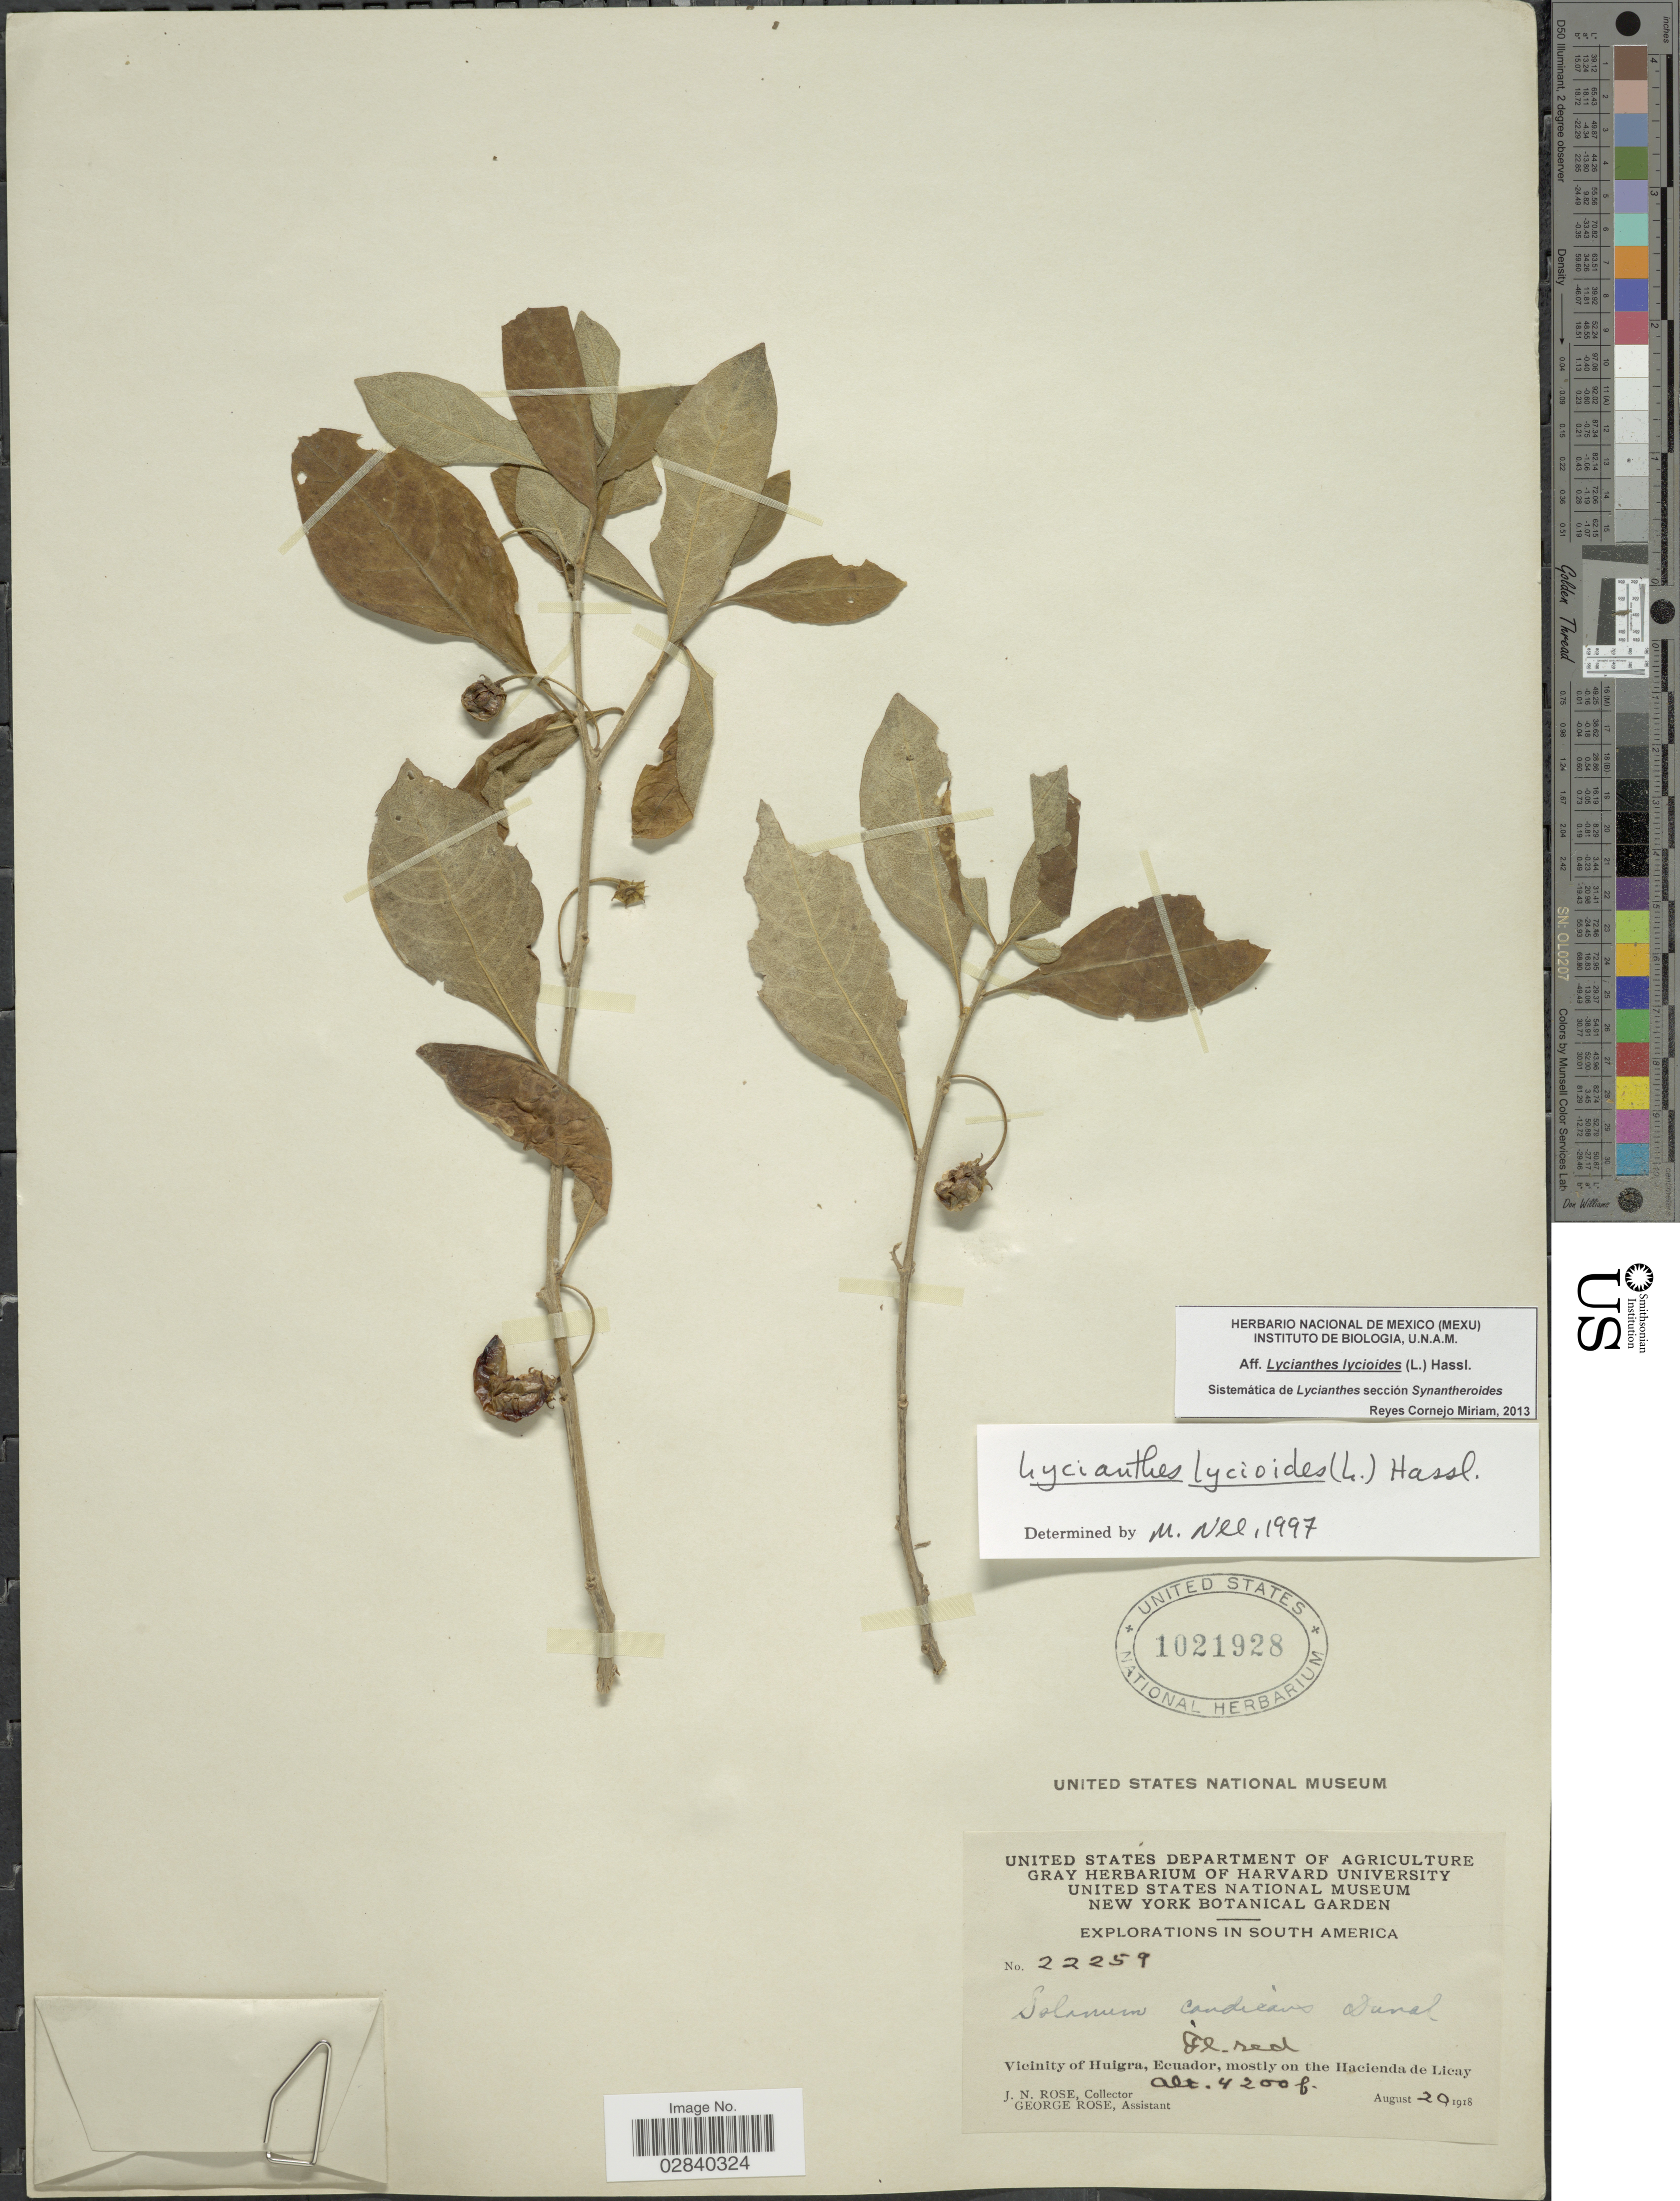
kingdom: Plantae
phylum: Tracheophyta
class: Magnoliopsida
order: Solanales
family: Solanaceae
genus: Lycianthes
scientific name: Lycianthes lycioides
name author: (L.) Hassl.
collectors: J. N. Rose & G. Rose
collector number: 22259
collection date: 1918-08-20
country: Ecuador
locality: Vicinity of Huigra, mostly on the Hacienda de Licay.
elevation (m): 1280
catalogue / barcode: US 1021928